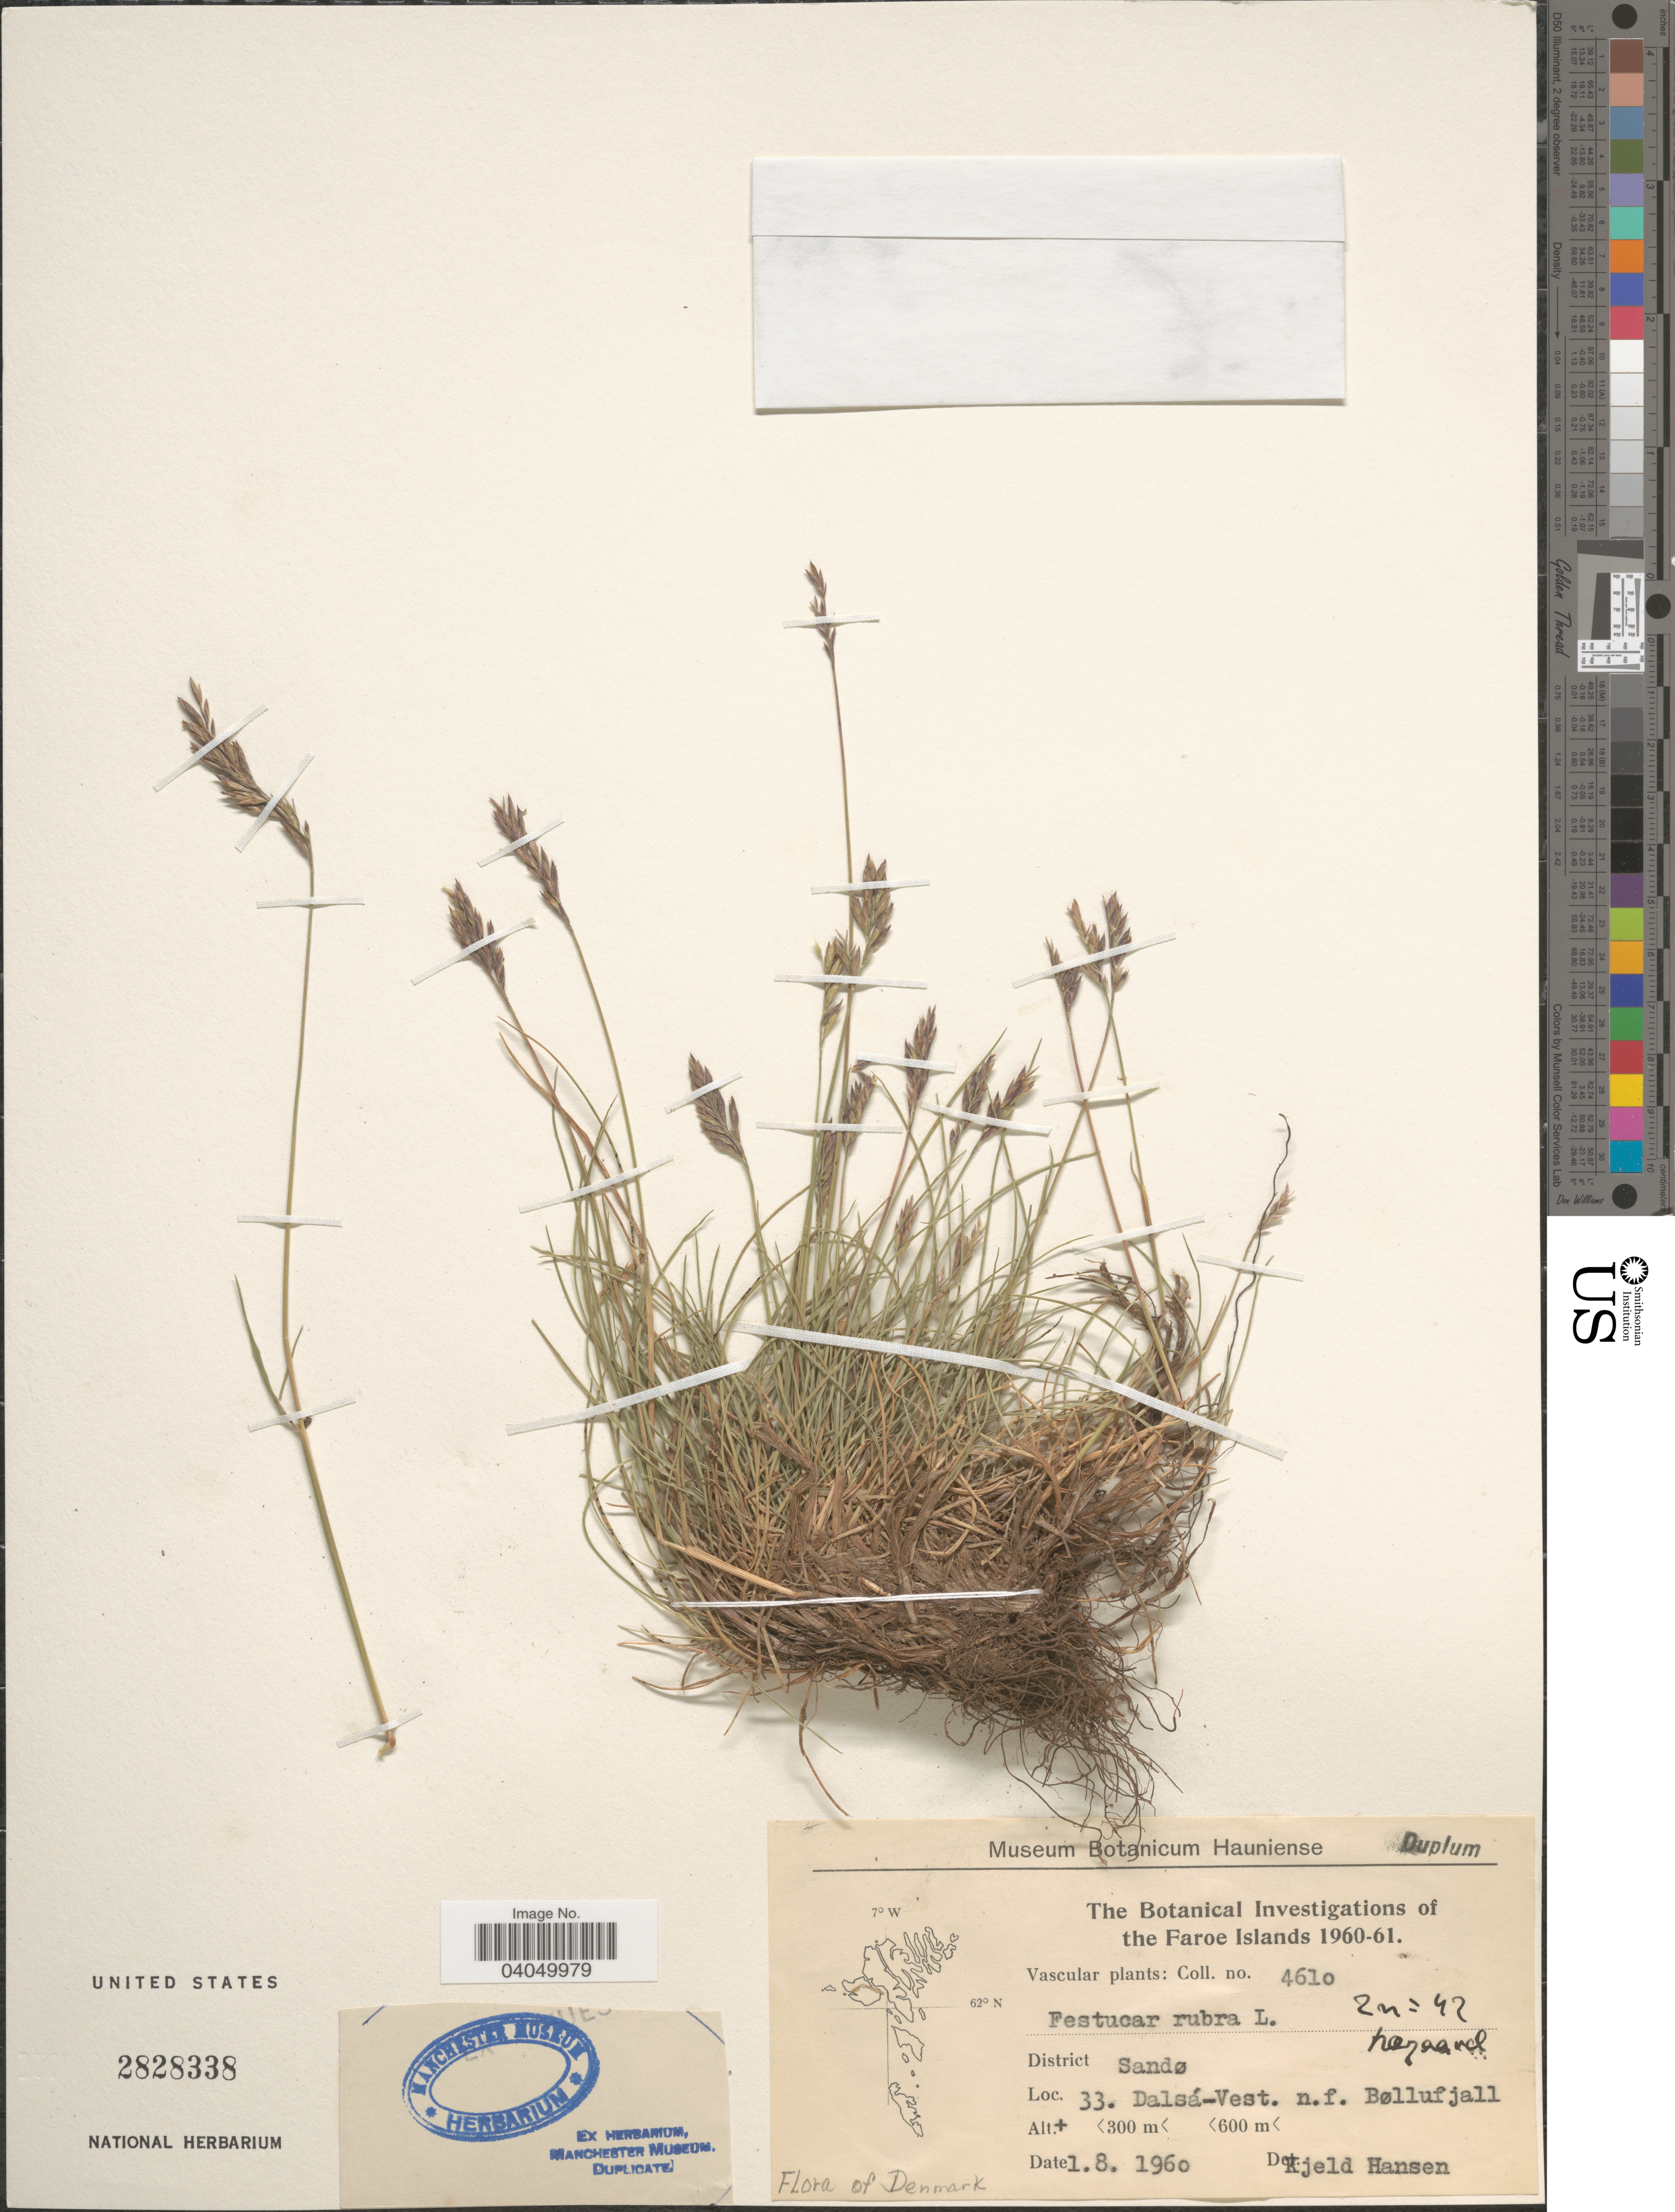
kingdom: Plantae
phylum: Tracheophyta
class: Liliopsida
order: Poales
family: Poaceae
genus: Festuca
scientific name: Festuca rubra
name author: L.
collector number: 4610*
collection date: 1960-08-01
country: Denmark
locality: District Sandø. 33. Dalsá-Vest. n.f. Bøllufjall.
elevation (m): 300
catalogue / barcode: US 2828338